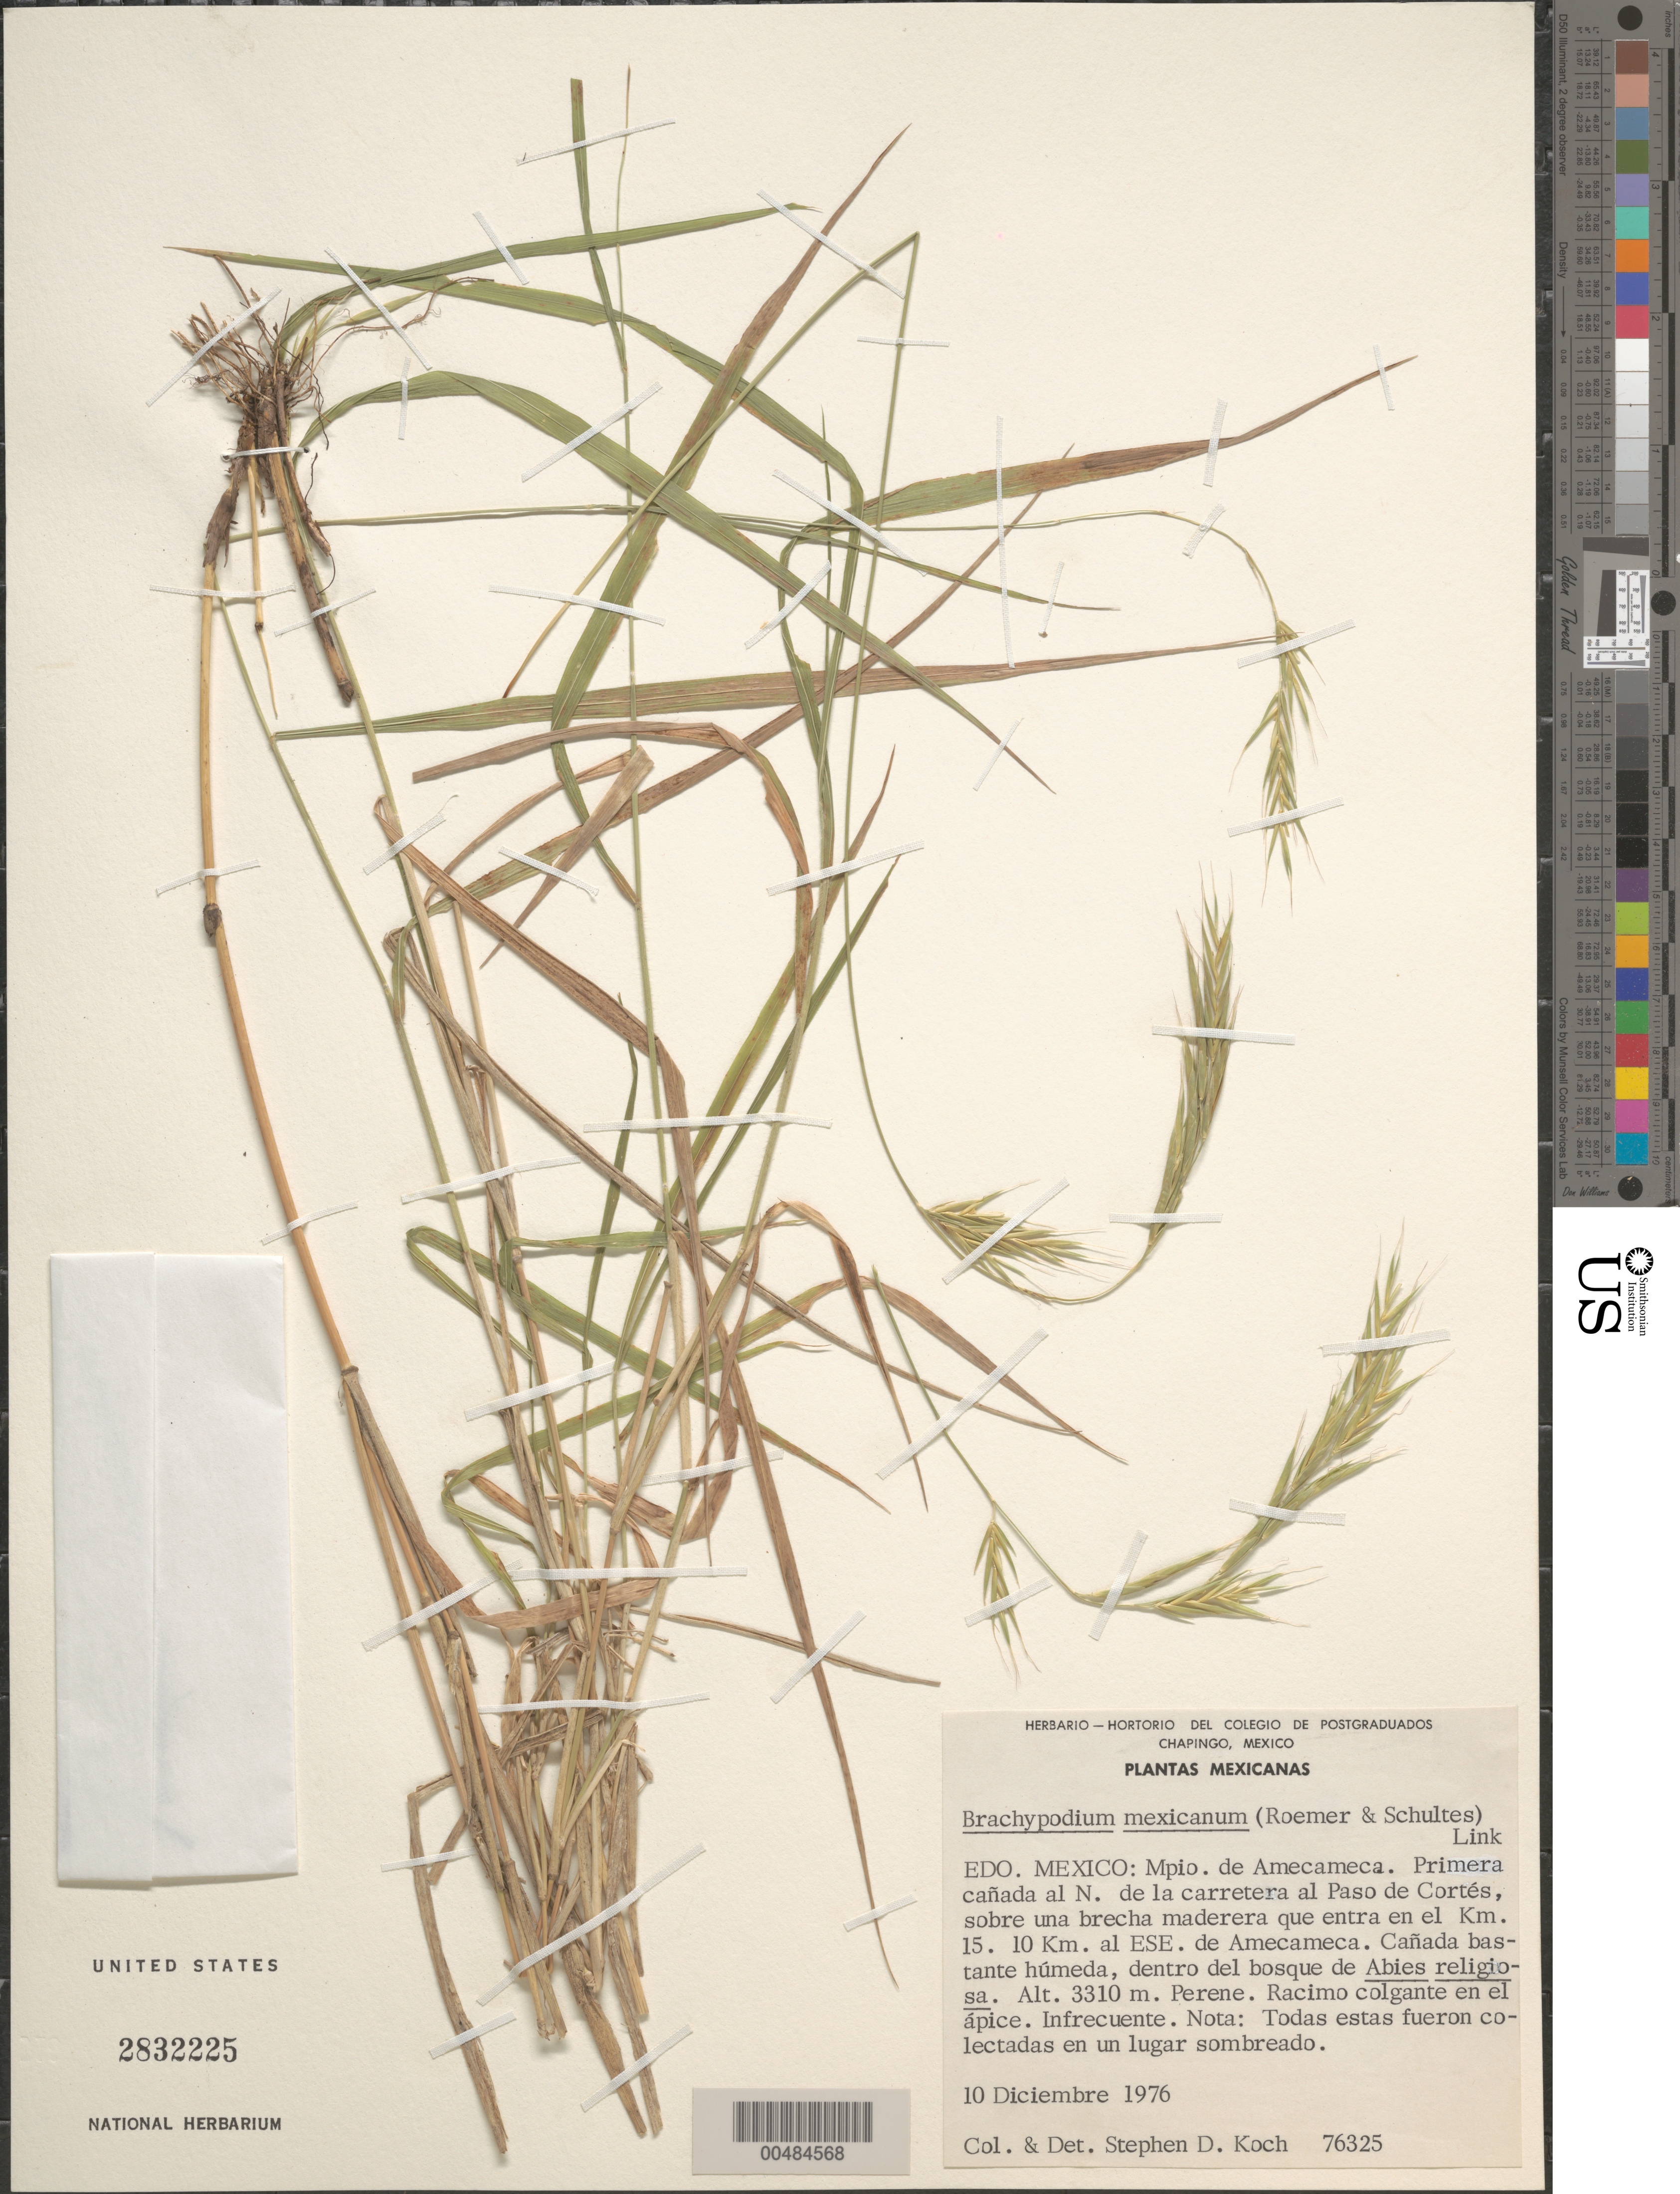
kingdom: Plantae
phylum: Tracheophyta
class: Liliopsida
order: Poales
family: Poaceae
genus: Brachypodium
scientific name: Brachypodium mexicanum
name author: (Roem. & Schult.) Link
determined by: Koch, S. D.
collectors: S. D. Koch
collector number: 76325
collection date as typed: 10 Dec 1976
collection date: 1976-12-10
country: México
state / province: México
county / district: Amecameca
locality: N of rd to Paso de Cortés, sobre una brecha Maderera que entra en el Km 15, 10 km ESE of Amecameca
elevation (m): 3310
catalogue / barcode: US 2832225